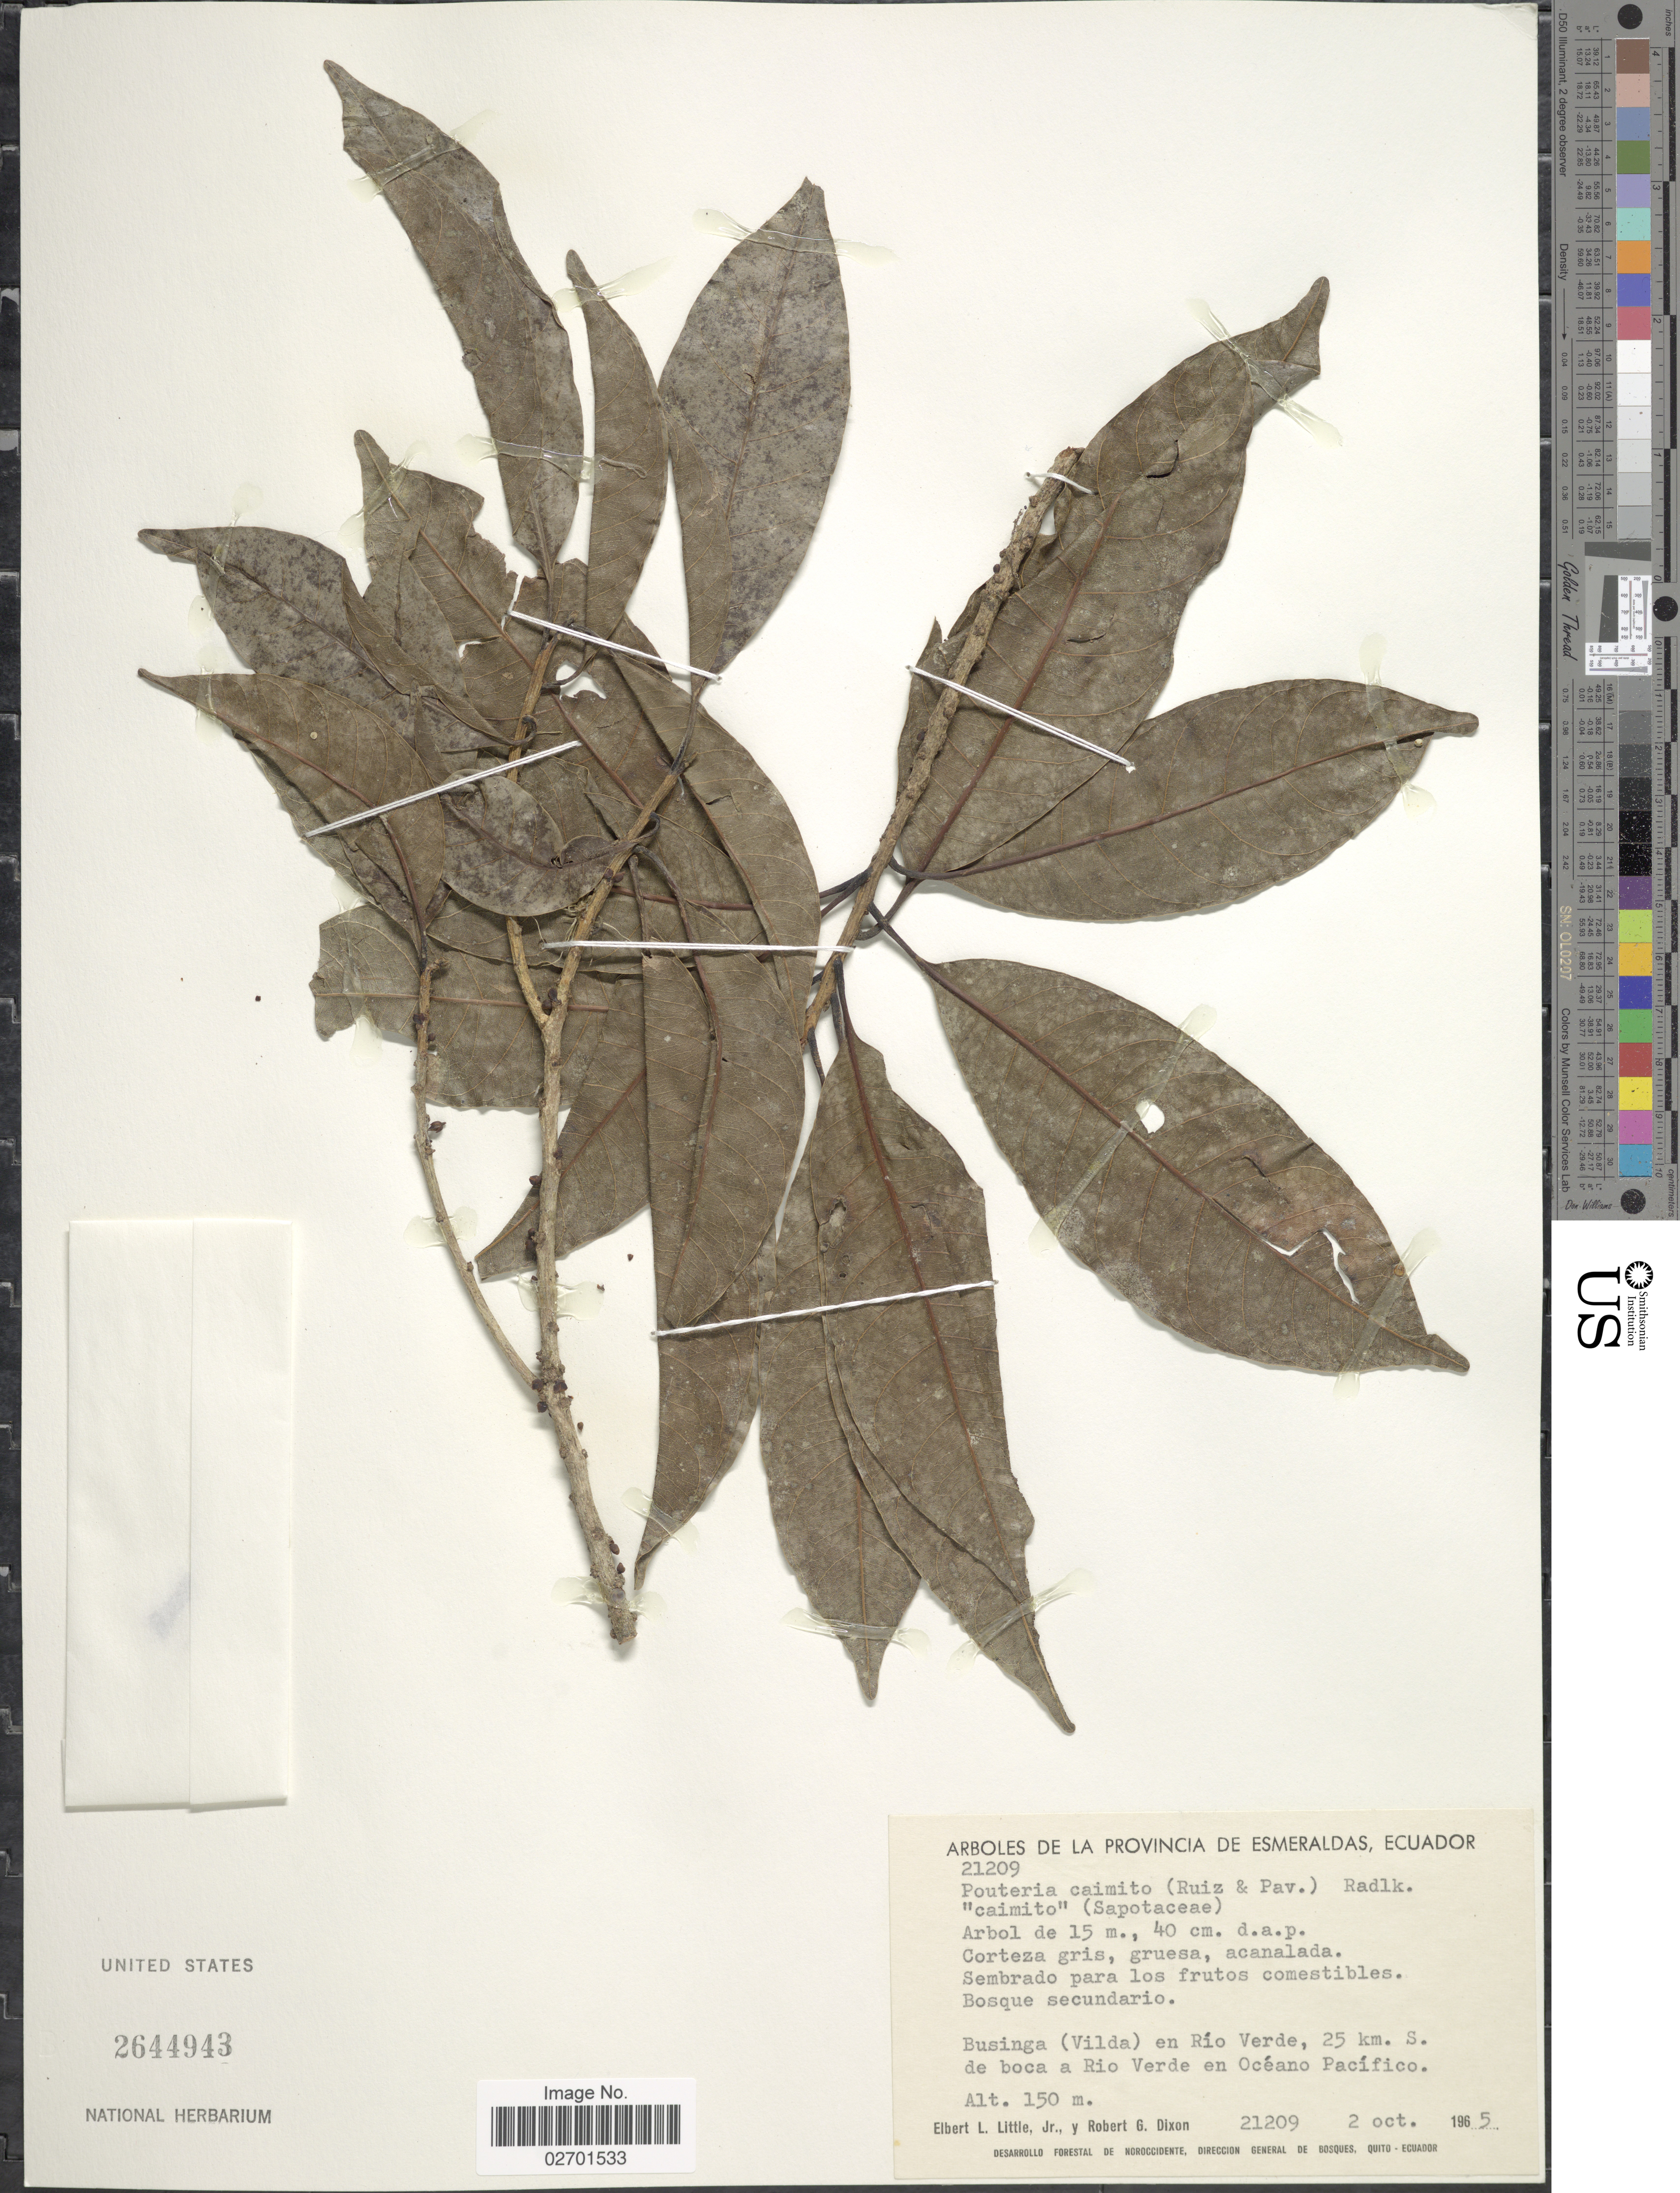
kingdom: Plantae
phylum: Tracheophyta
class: Magnoliopsida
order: Ericales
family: Sapotaceae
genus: Pouteria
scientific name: Pouteria caimito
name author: (Ruiz & Pav.) Radlk.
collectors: E. L. Little & R. G. Dixon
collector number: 21209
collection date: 1965-10-02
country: Ecuador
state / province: Esmeraldas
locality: Businga (Vilda) en Rio Verde, 25 km. S. de boca a Rio Verde en Oceano Pacifico.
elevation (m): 150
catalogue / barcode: US 2644943